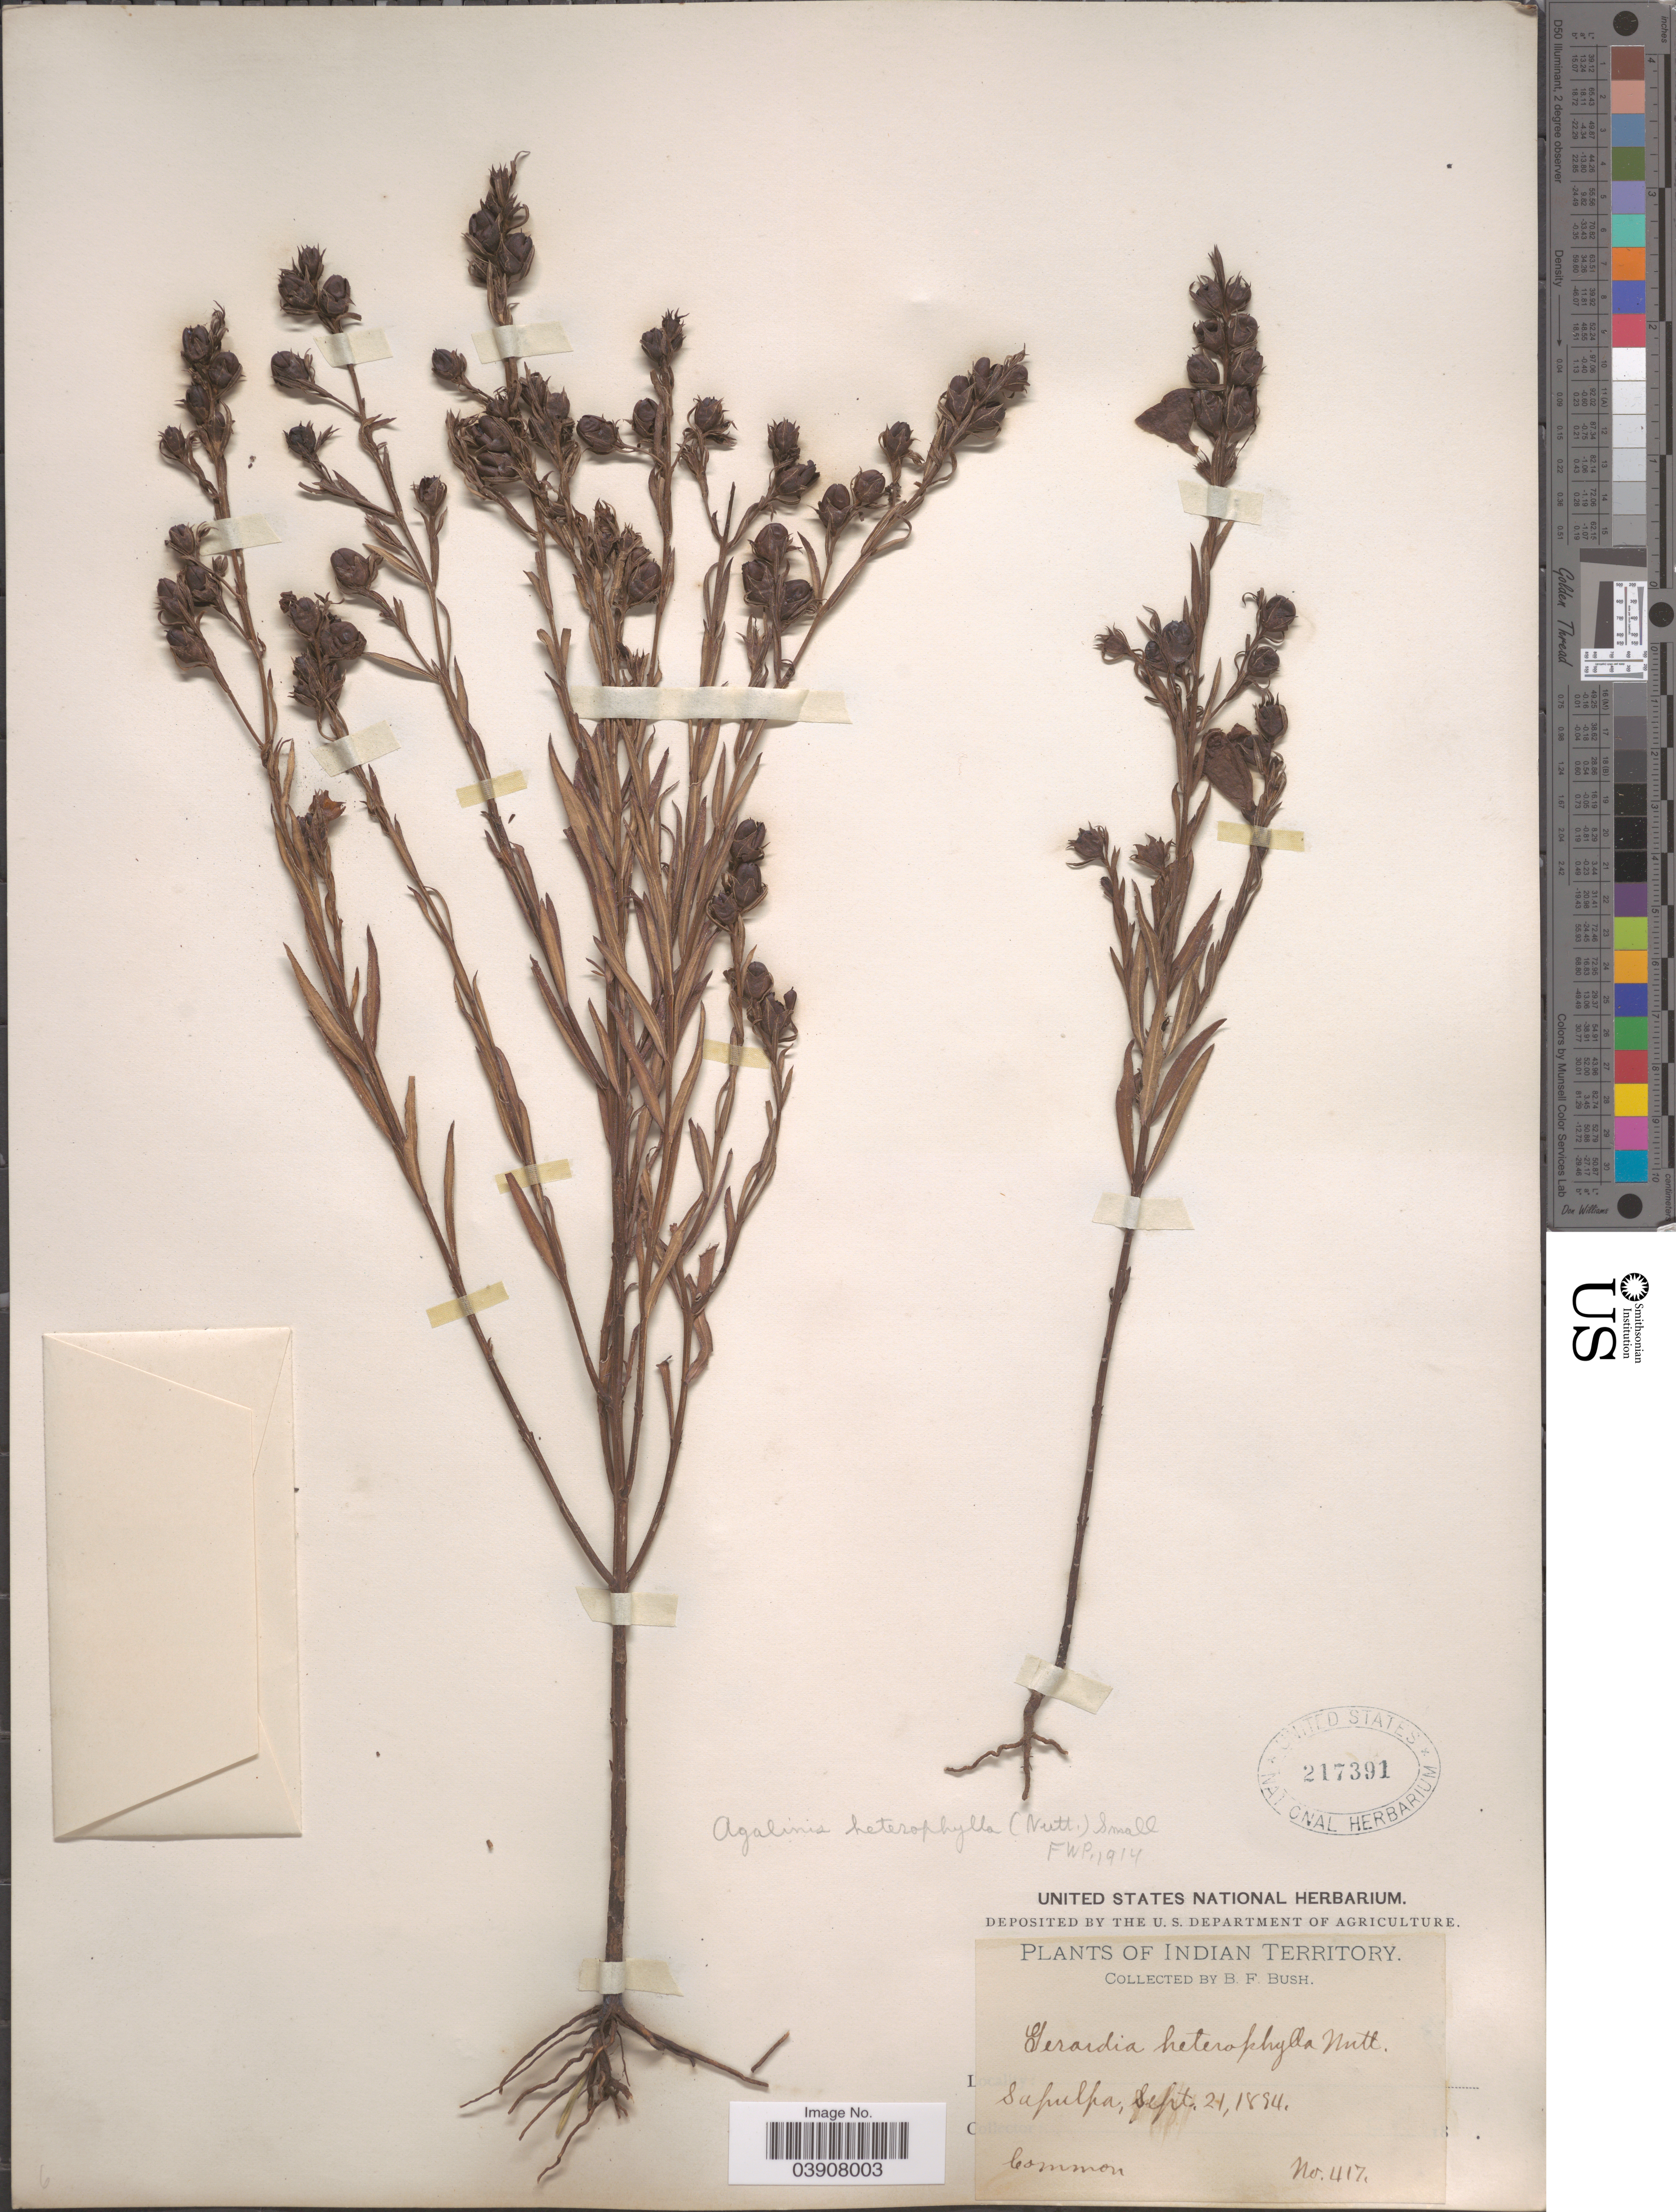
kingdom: Plantae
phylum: Tracheophyta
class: Magnoliopsida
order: Lamiales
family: Orobanchaceae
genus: Agalinis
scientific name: Agalinis heterophylla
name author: (Nutt.) Small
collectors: B. F. Bush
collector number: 417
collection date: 1894-09-21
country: United States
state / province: Oklahoma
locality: Indian Territory. Sapulpa.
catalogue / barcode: US 217391